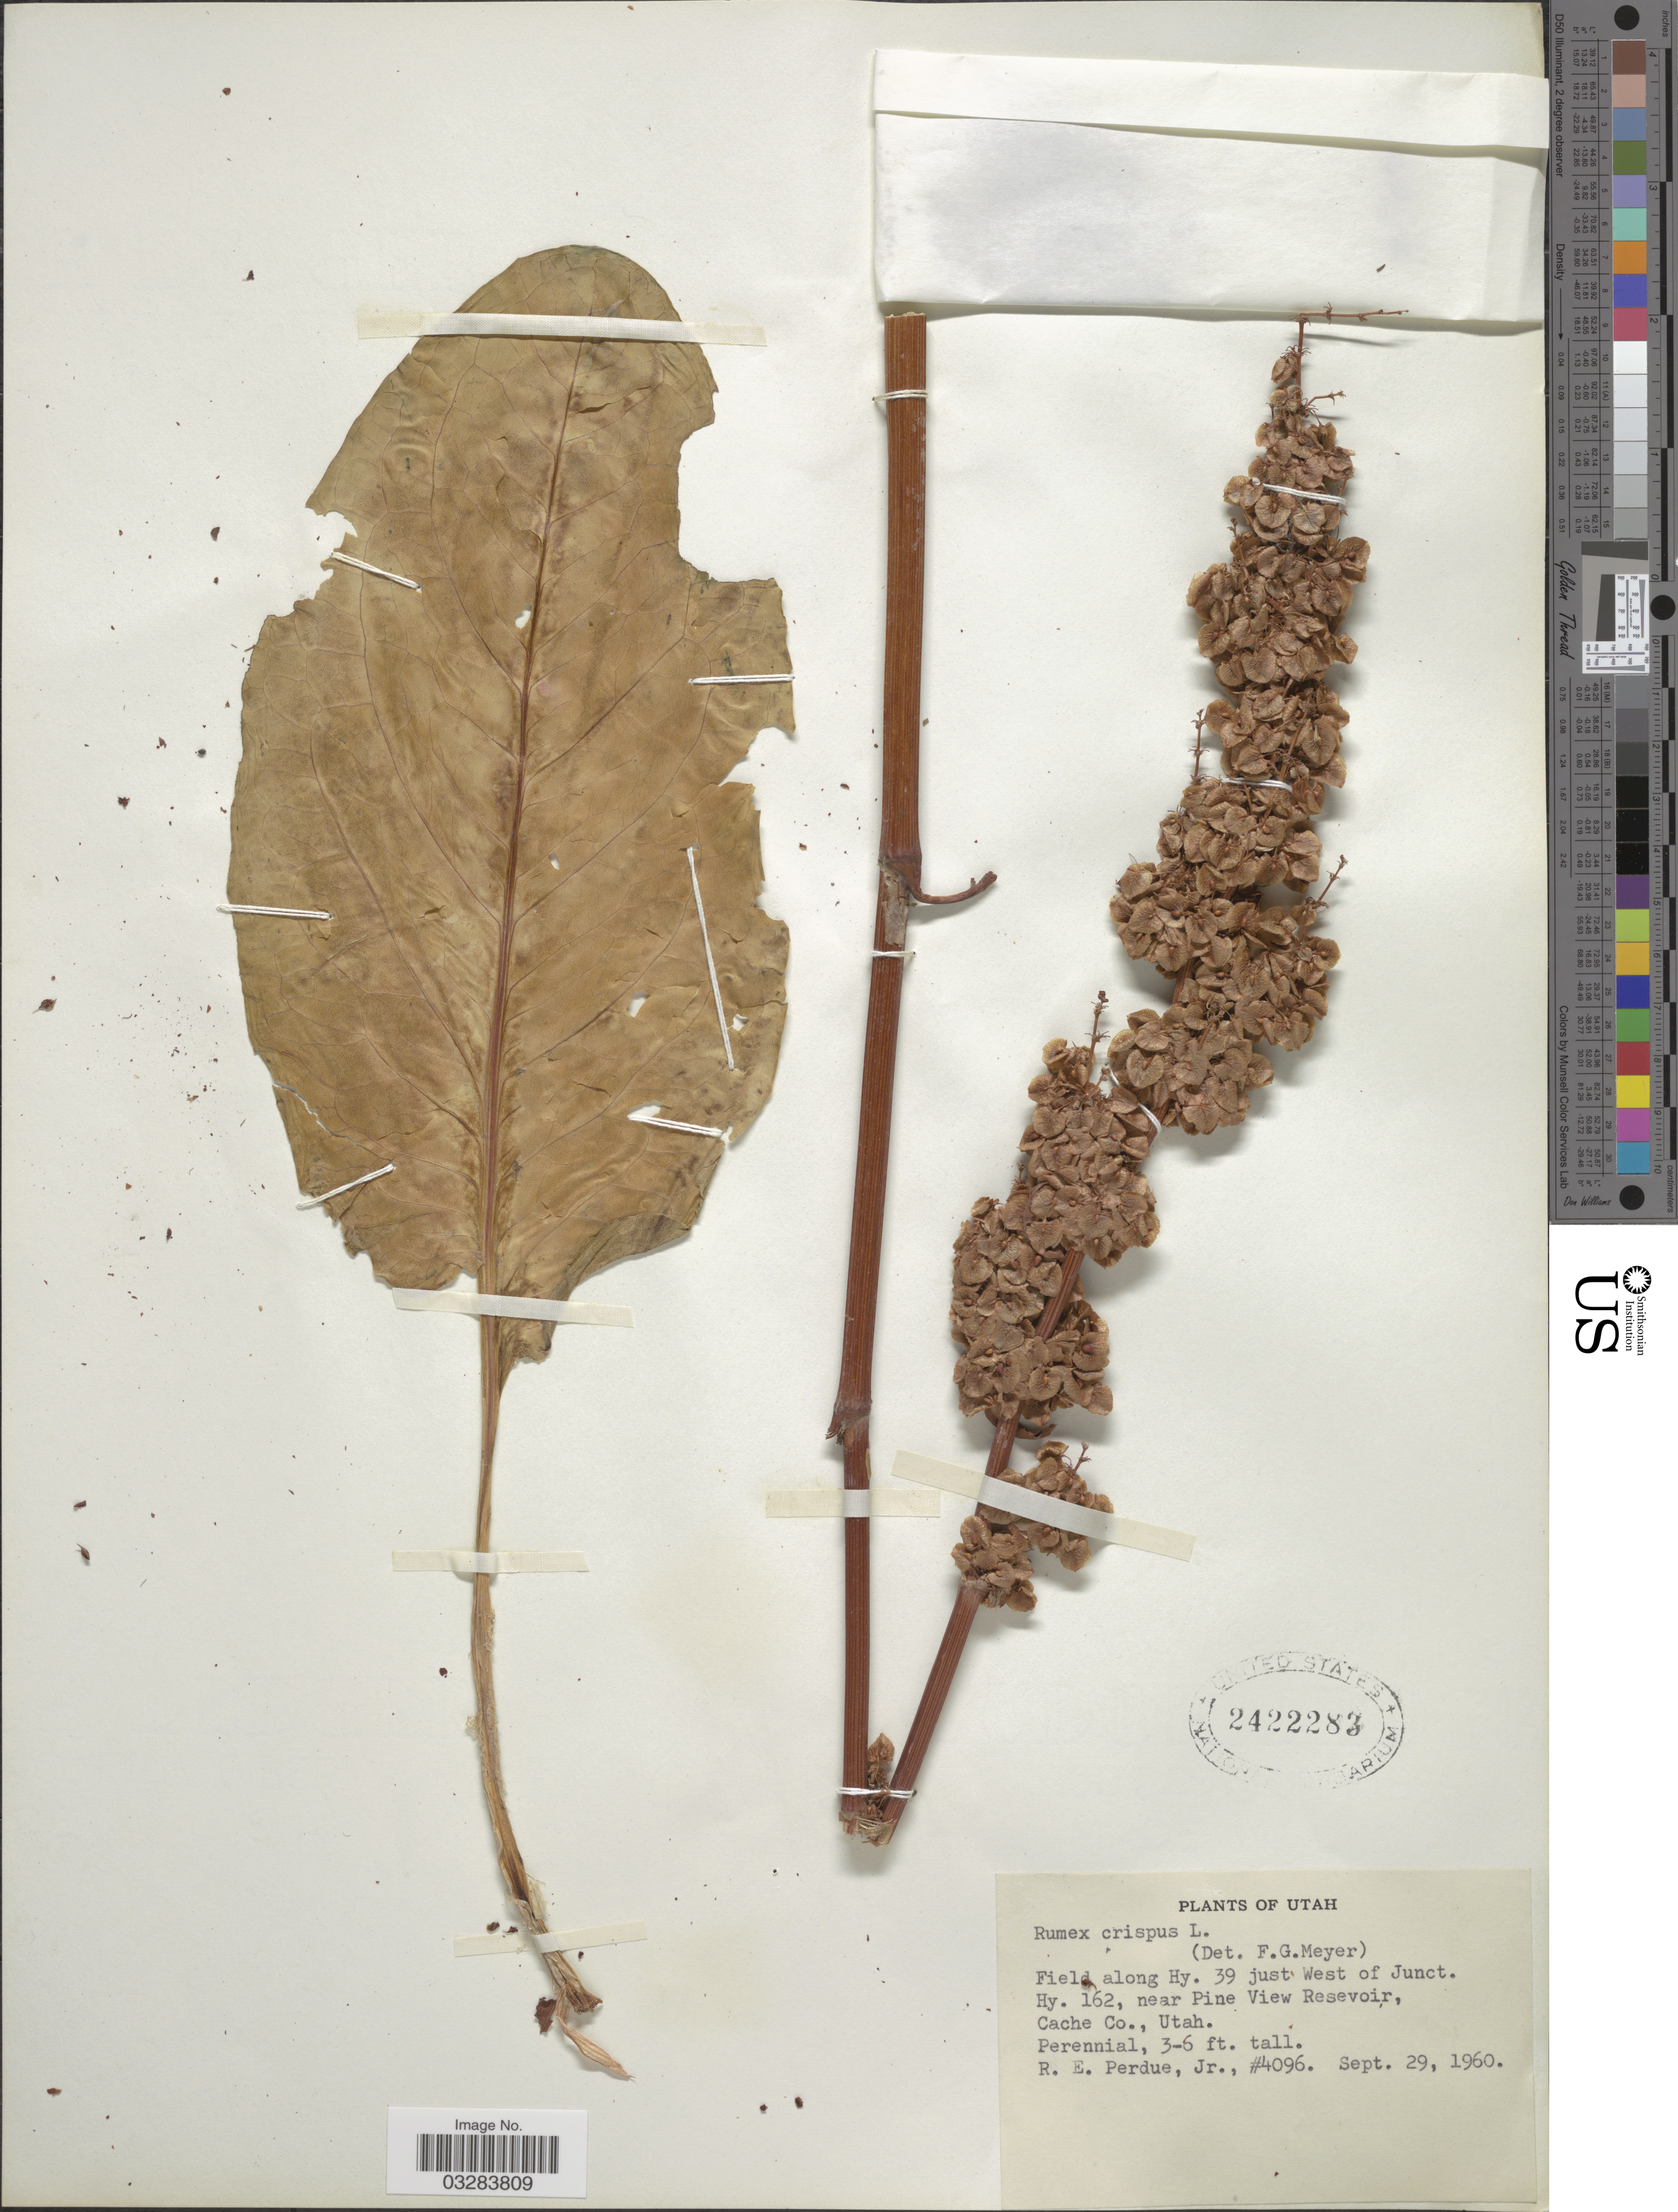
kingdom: Plantae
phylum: Tracheophyta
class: Magnoliopsida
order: Caryophyllales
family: Polygonaceae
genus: Rumex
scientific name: Rumex crispus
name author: L.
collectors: R. E. Perdue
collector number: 4096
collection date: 1960-09-29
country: United States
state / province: Utah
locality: Field along Hy. 39 just West of Junct. Hy. 162, near Pine View Reservoir, Cache Co.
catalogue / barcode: US 2422283